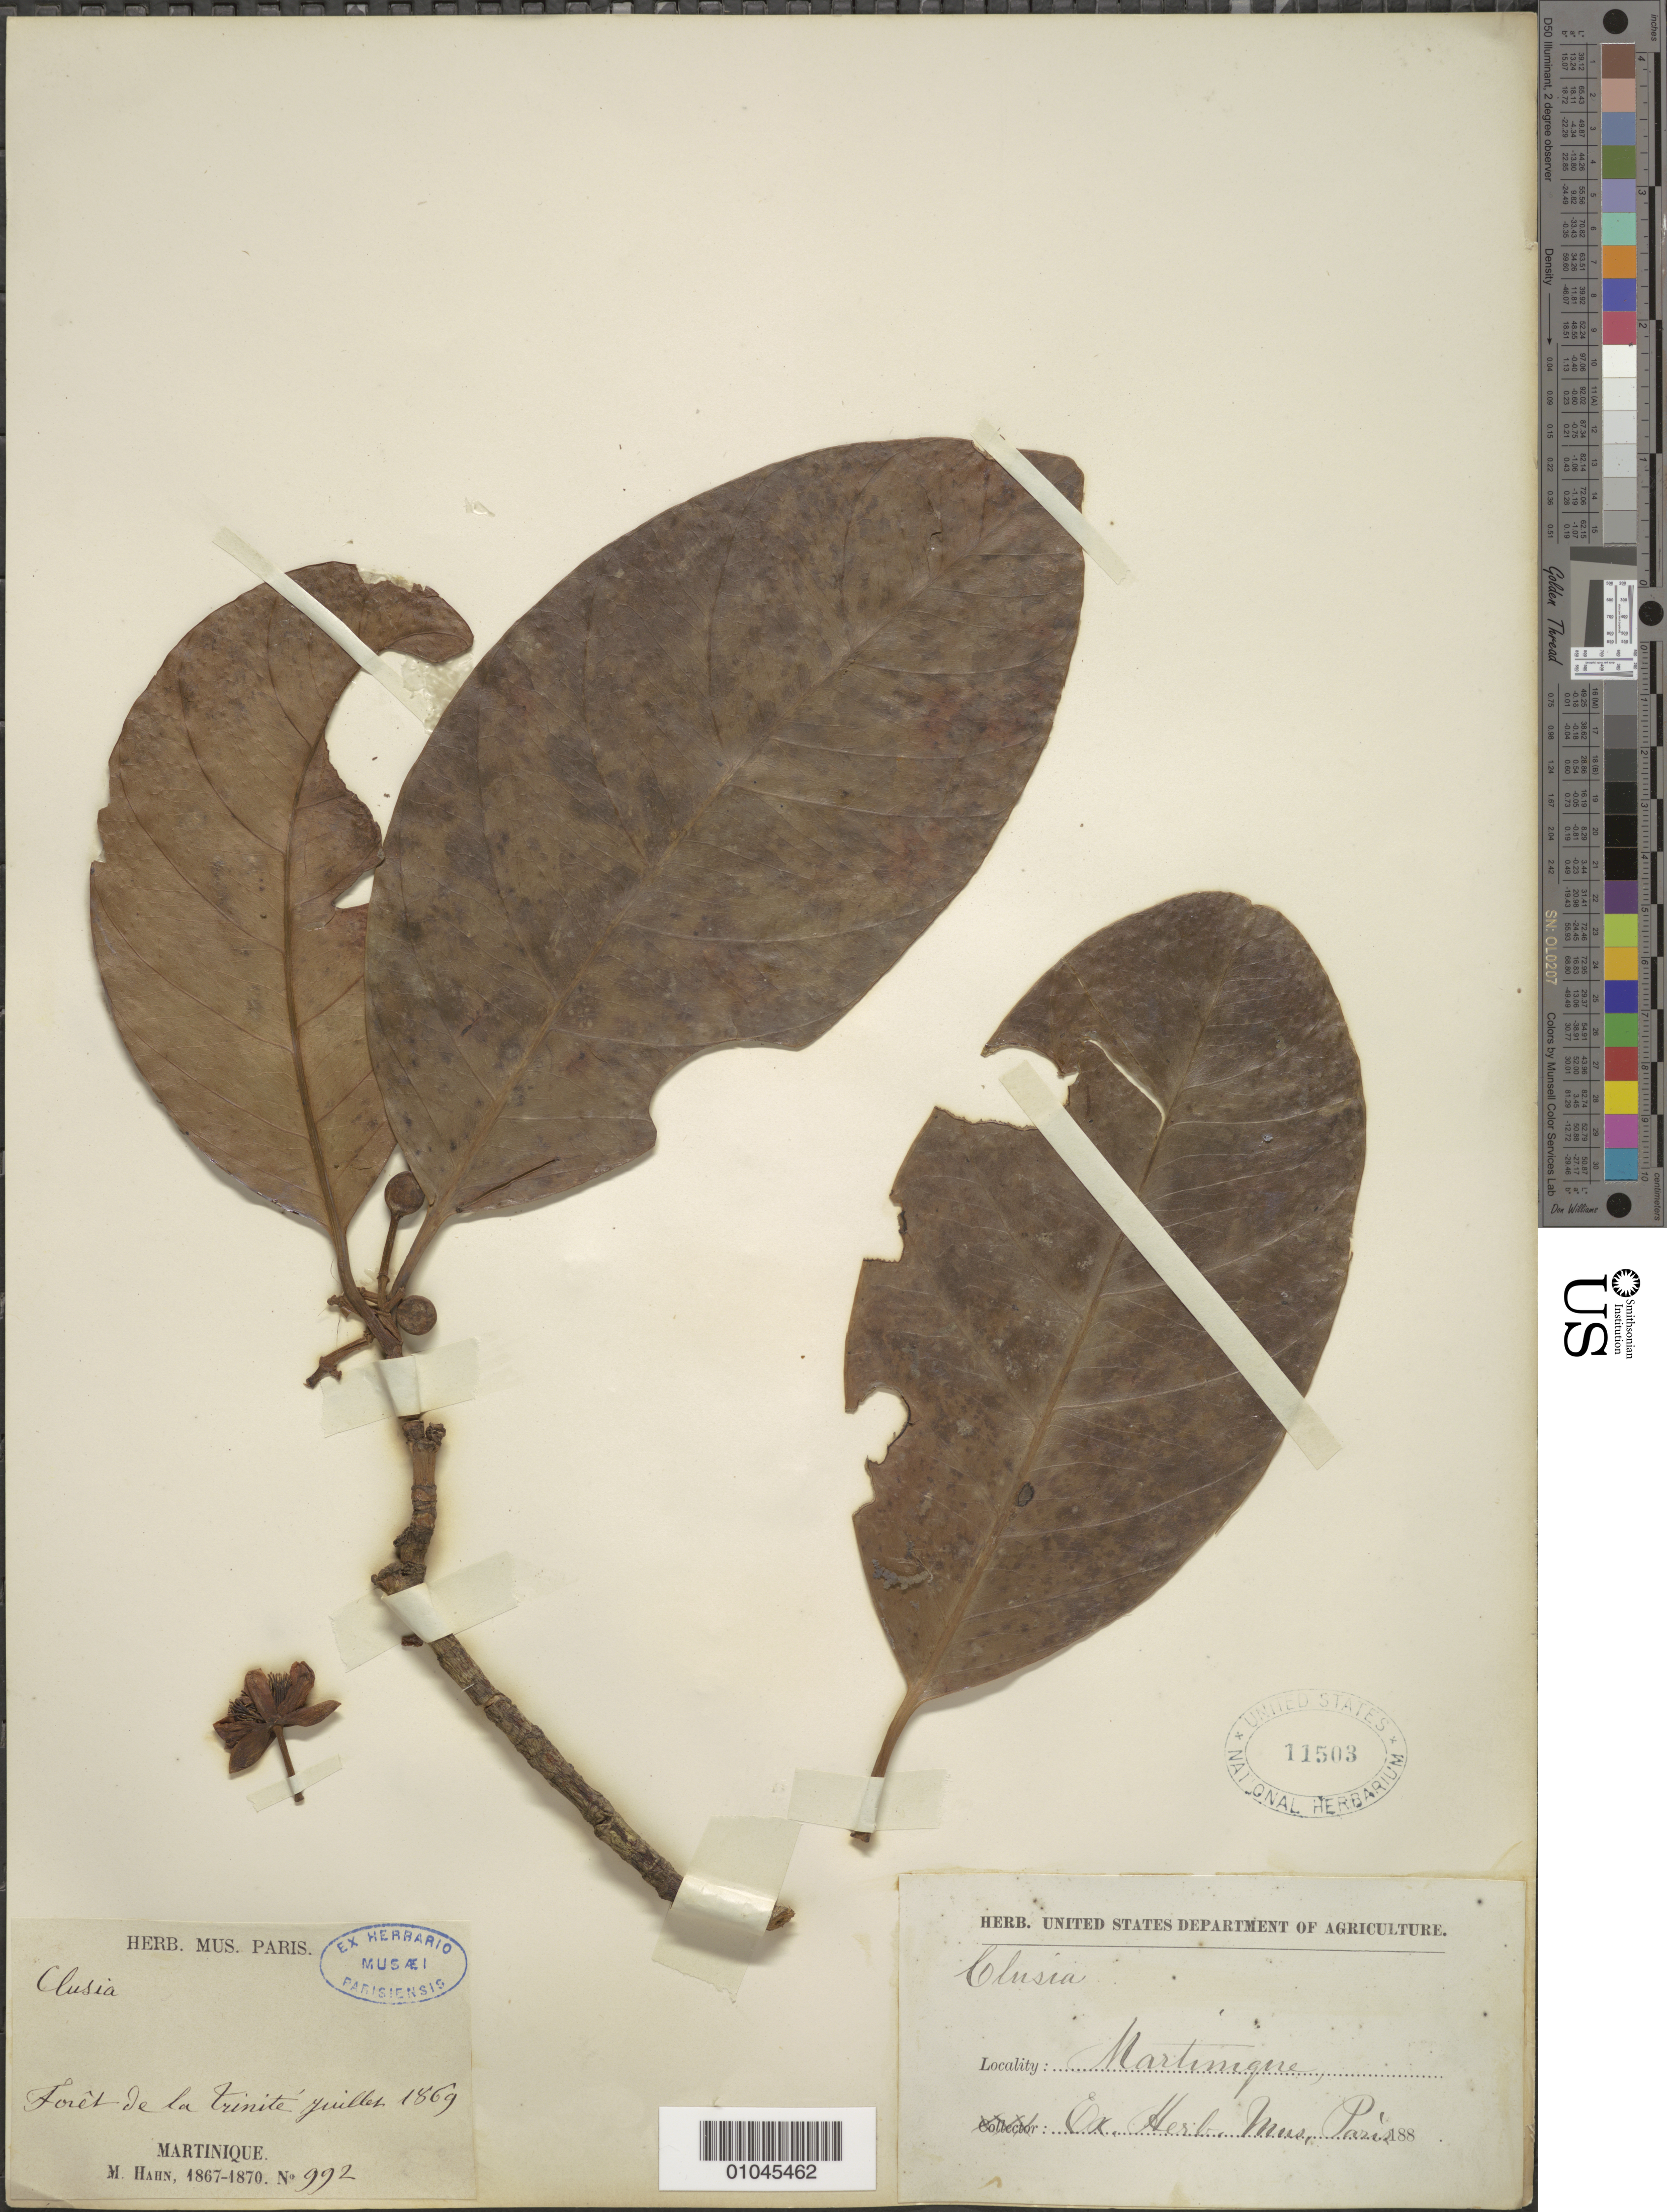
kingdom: Plantae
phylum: Tracheophyta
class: Magnoliopsida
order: Malpighiales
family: Clusiaceae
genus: Tovomita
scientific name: Tovomita plumieri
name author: Griseb.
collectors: M. Hahn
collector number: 992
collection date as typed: Aug 1869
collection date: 1869-08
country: Martinique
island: Martinique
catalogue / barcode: US 11503